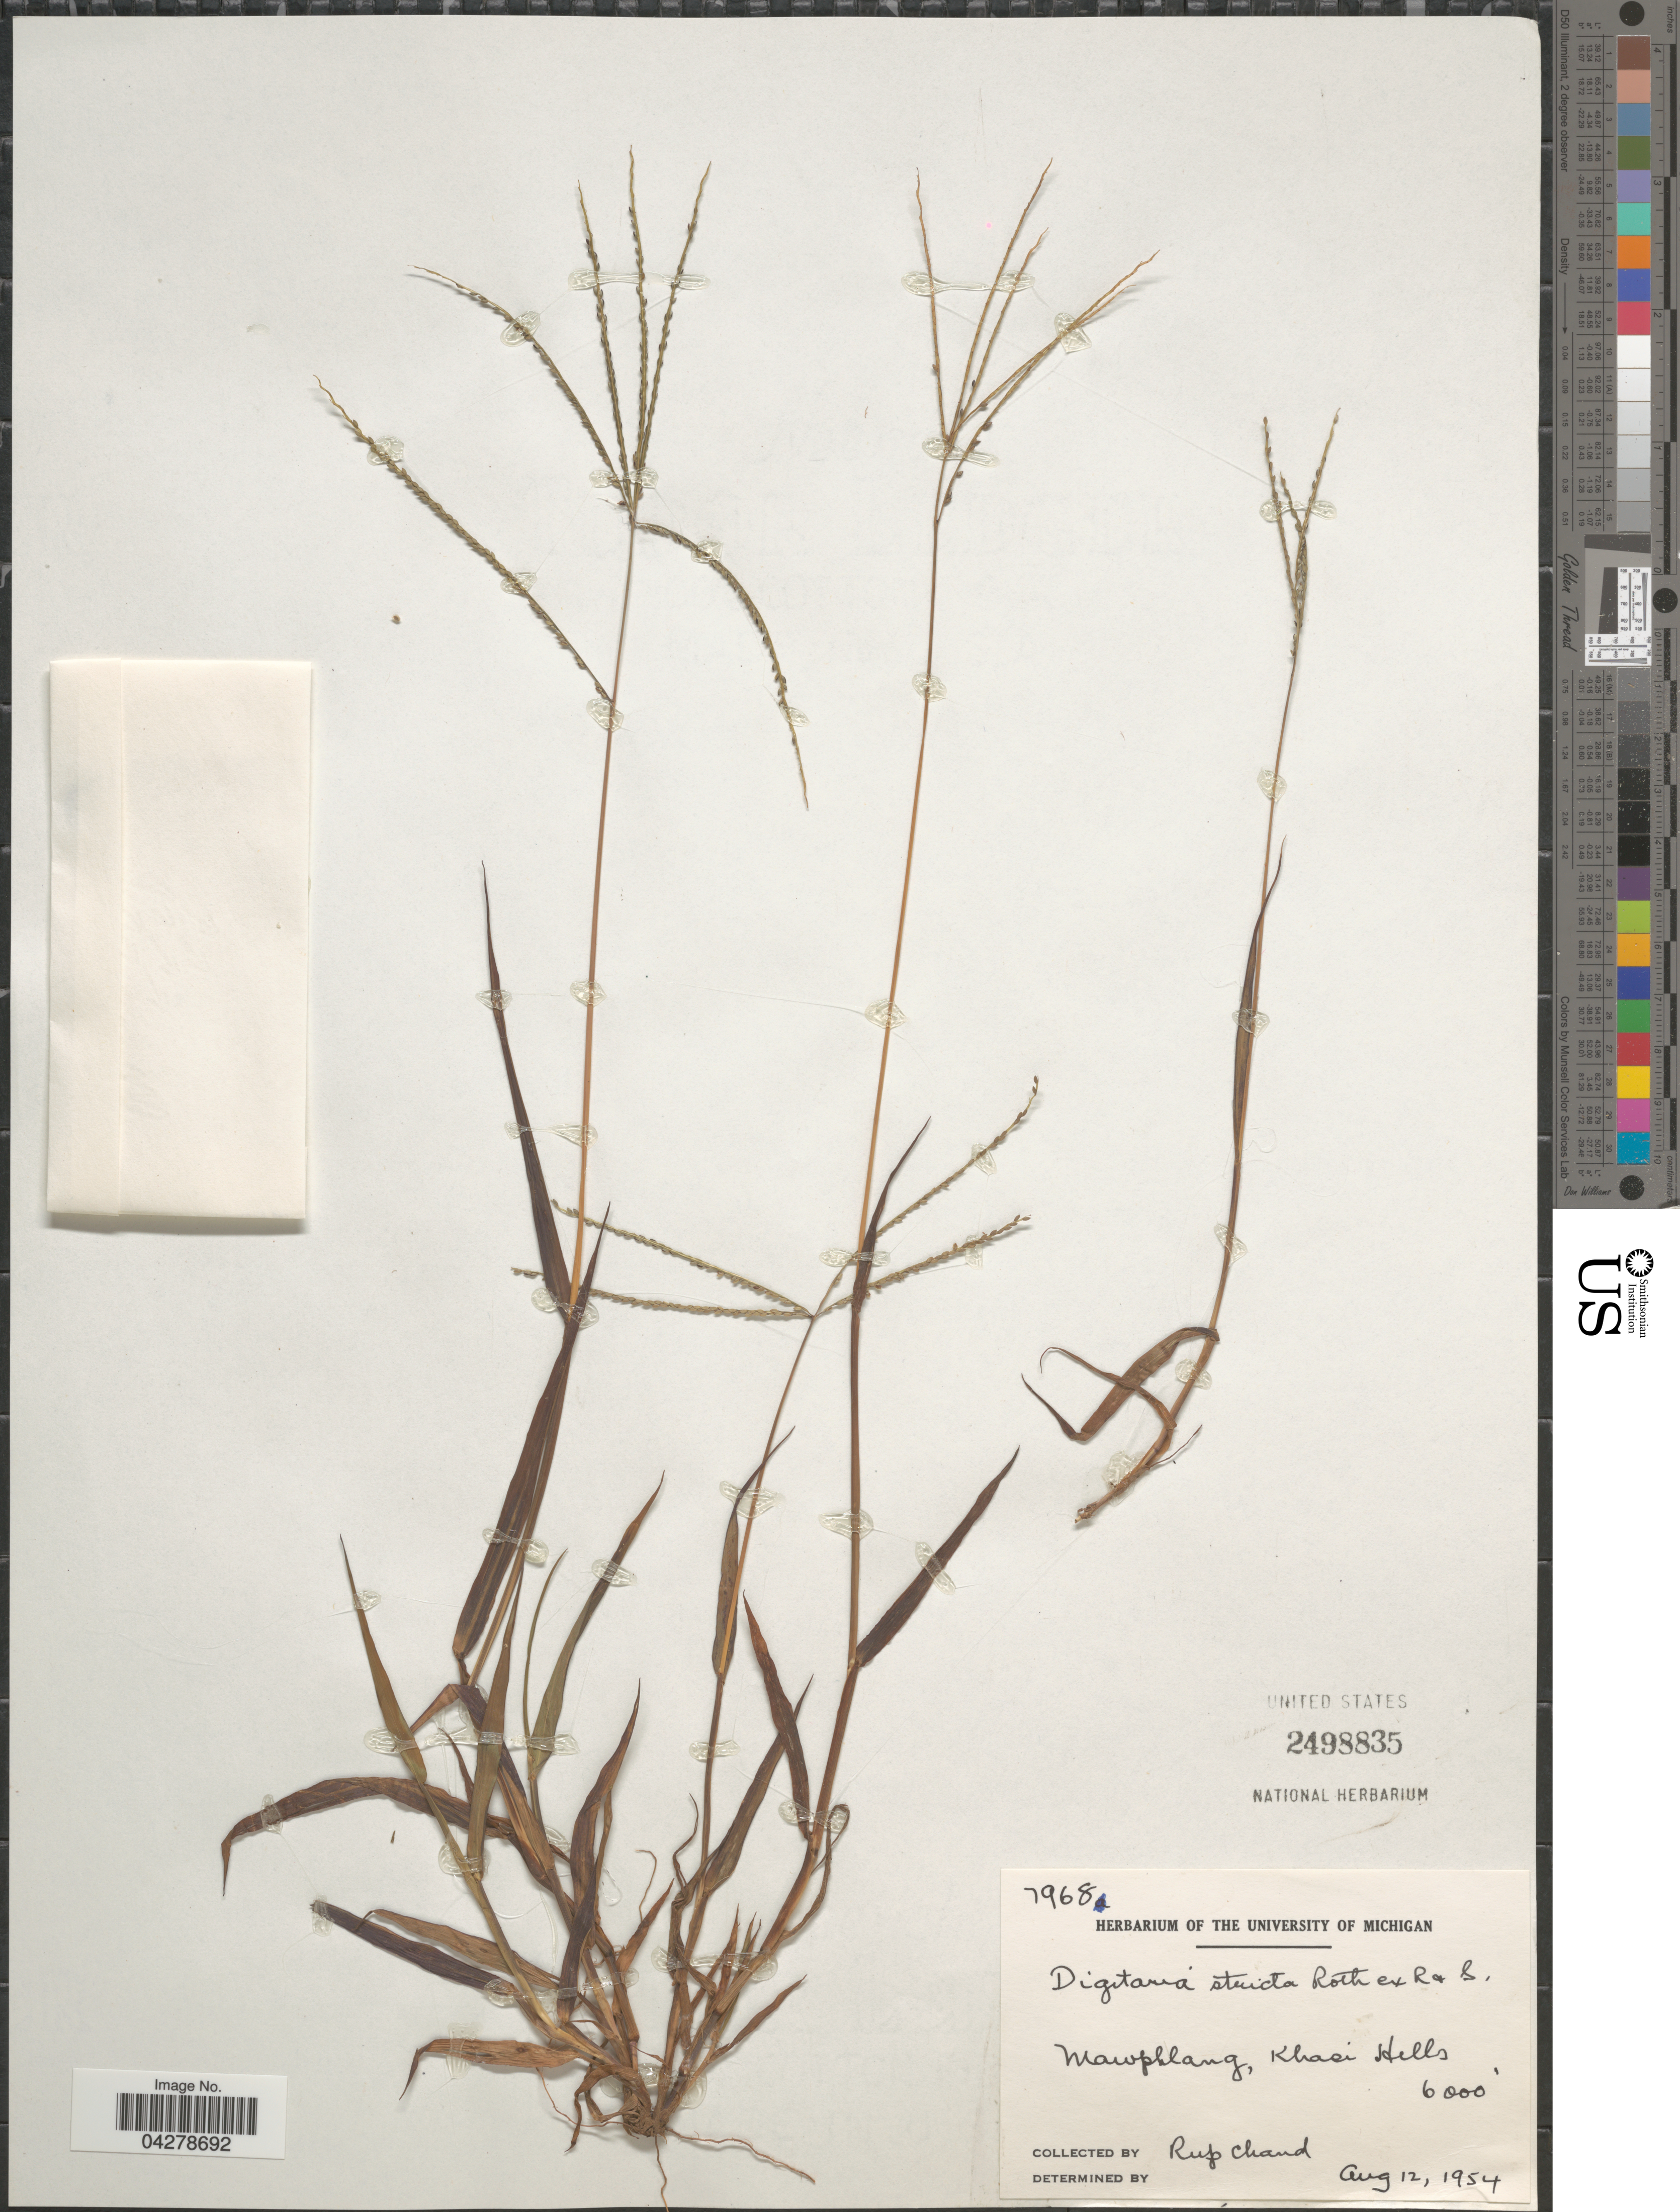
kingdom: Plantae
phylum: Tracheophyta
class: Liliopsida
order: Poales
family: Poaceae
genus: Digitaria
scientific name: Digitaria stricta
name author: Roth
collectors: R. Chand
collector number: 7968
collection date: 1954-08-12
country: India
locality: Mawphlang, Khasi Hills.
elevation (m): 1829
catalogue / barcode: US 2498835